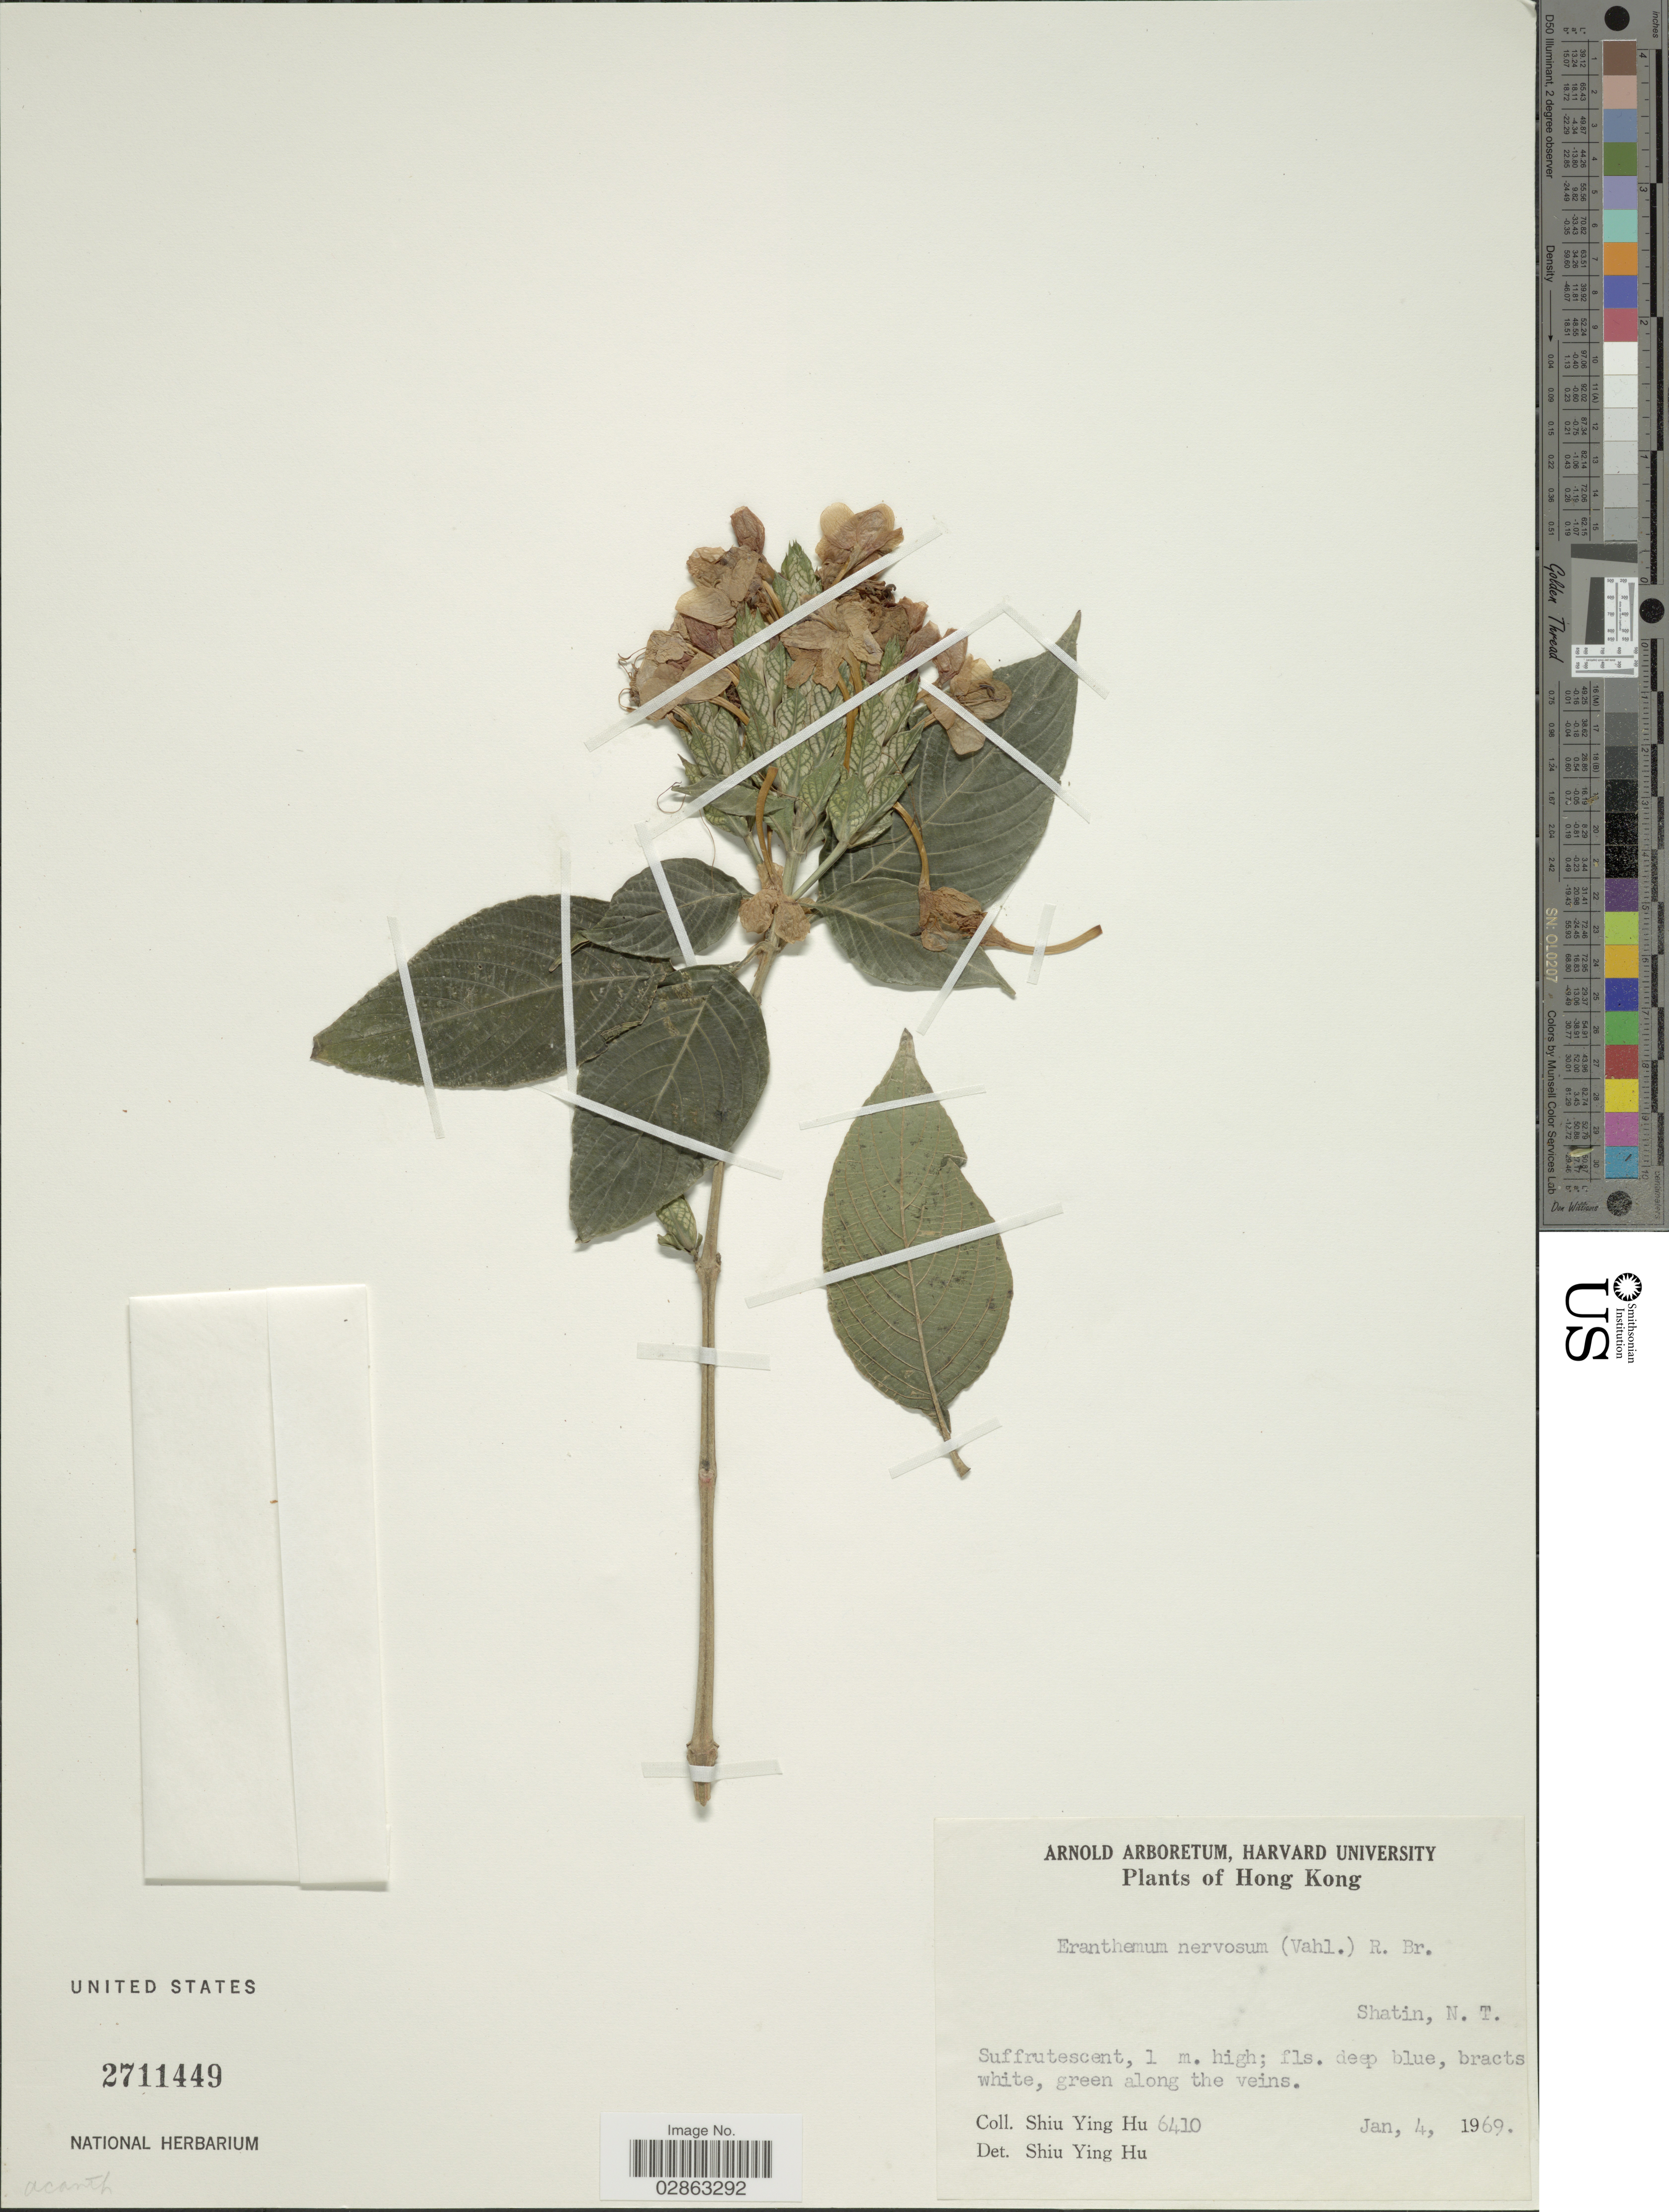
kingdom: Plantae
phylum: Tracheophyta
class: Magnoliopsida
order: Lamiales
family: Acanthaceae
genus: Eranthemum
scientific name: Eranthemum pulchellum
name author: Andrews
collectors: S. Y. Hu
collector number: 6410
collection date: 1969-01-04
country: China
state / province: Hong Kong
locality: Shatin, N. T.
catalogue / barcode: US 2711449